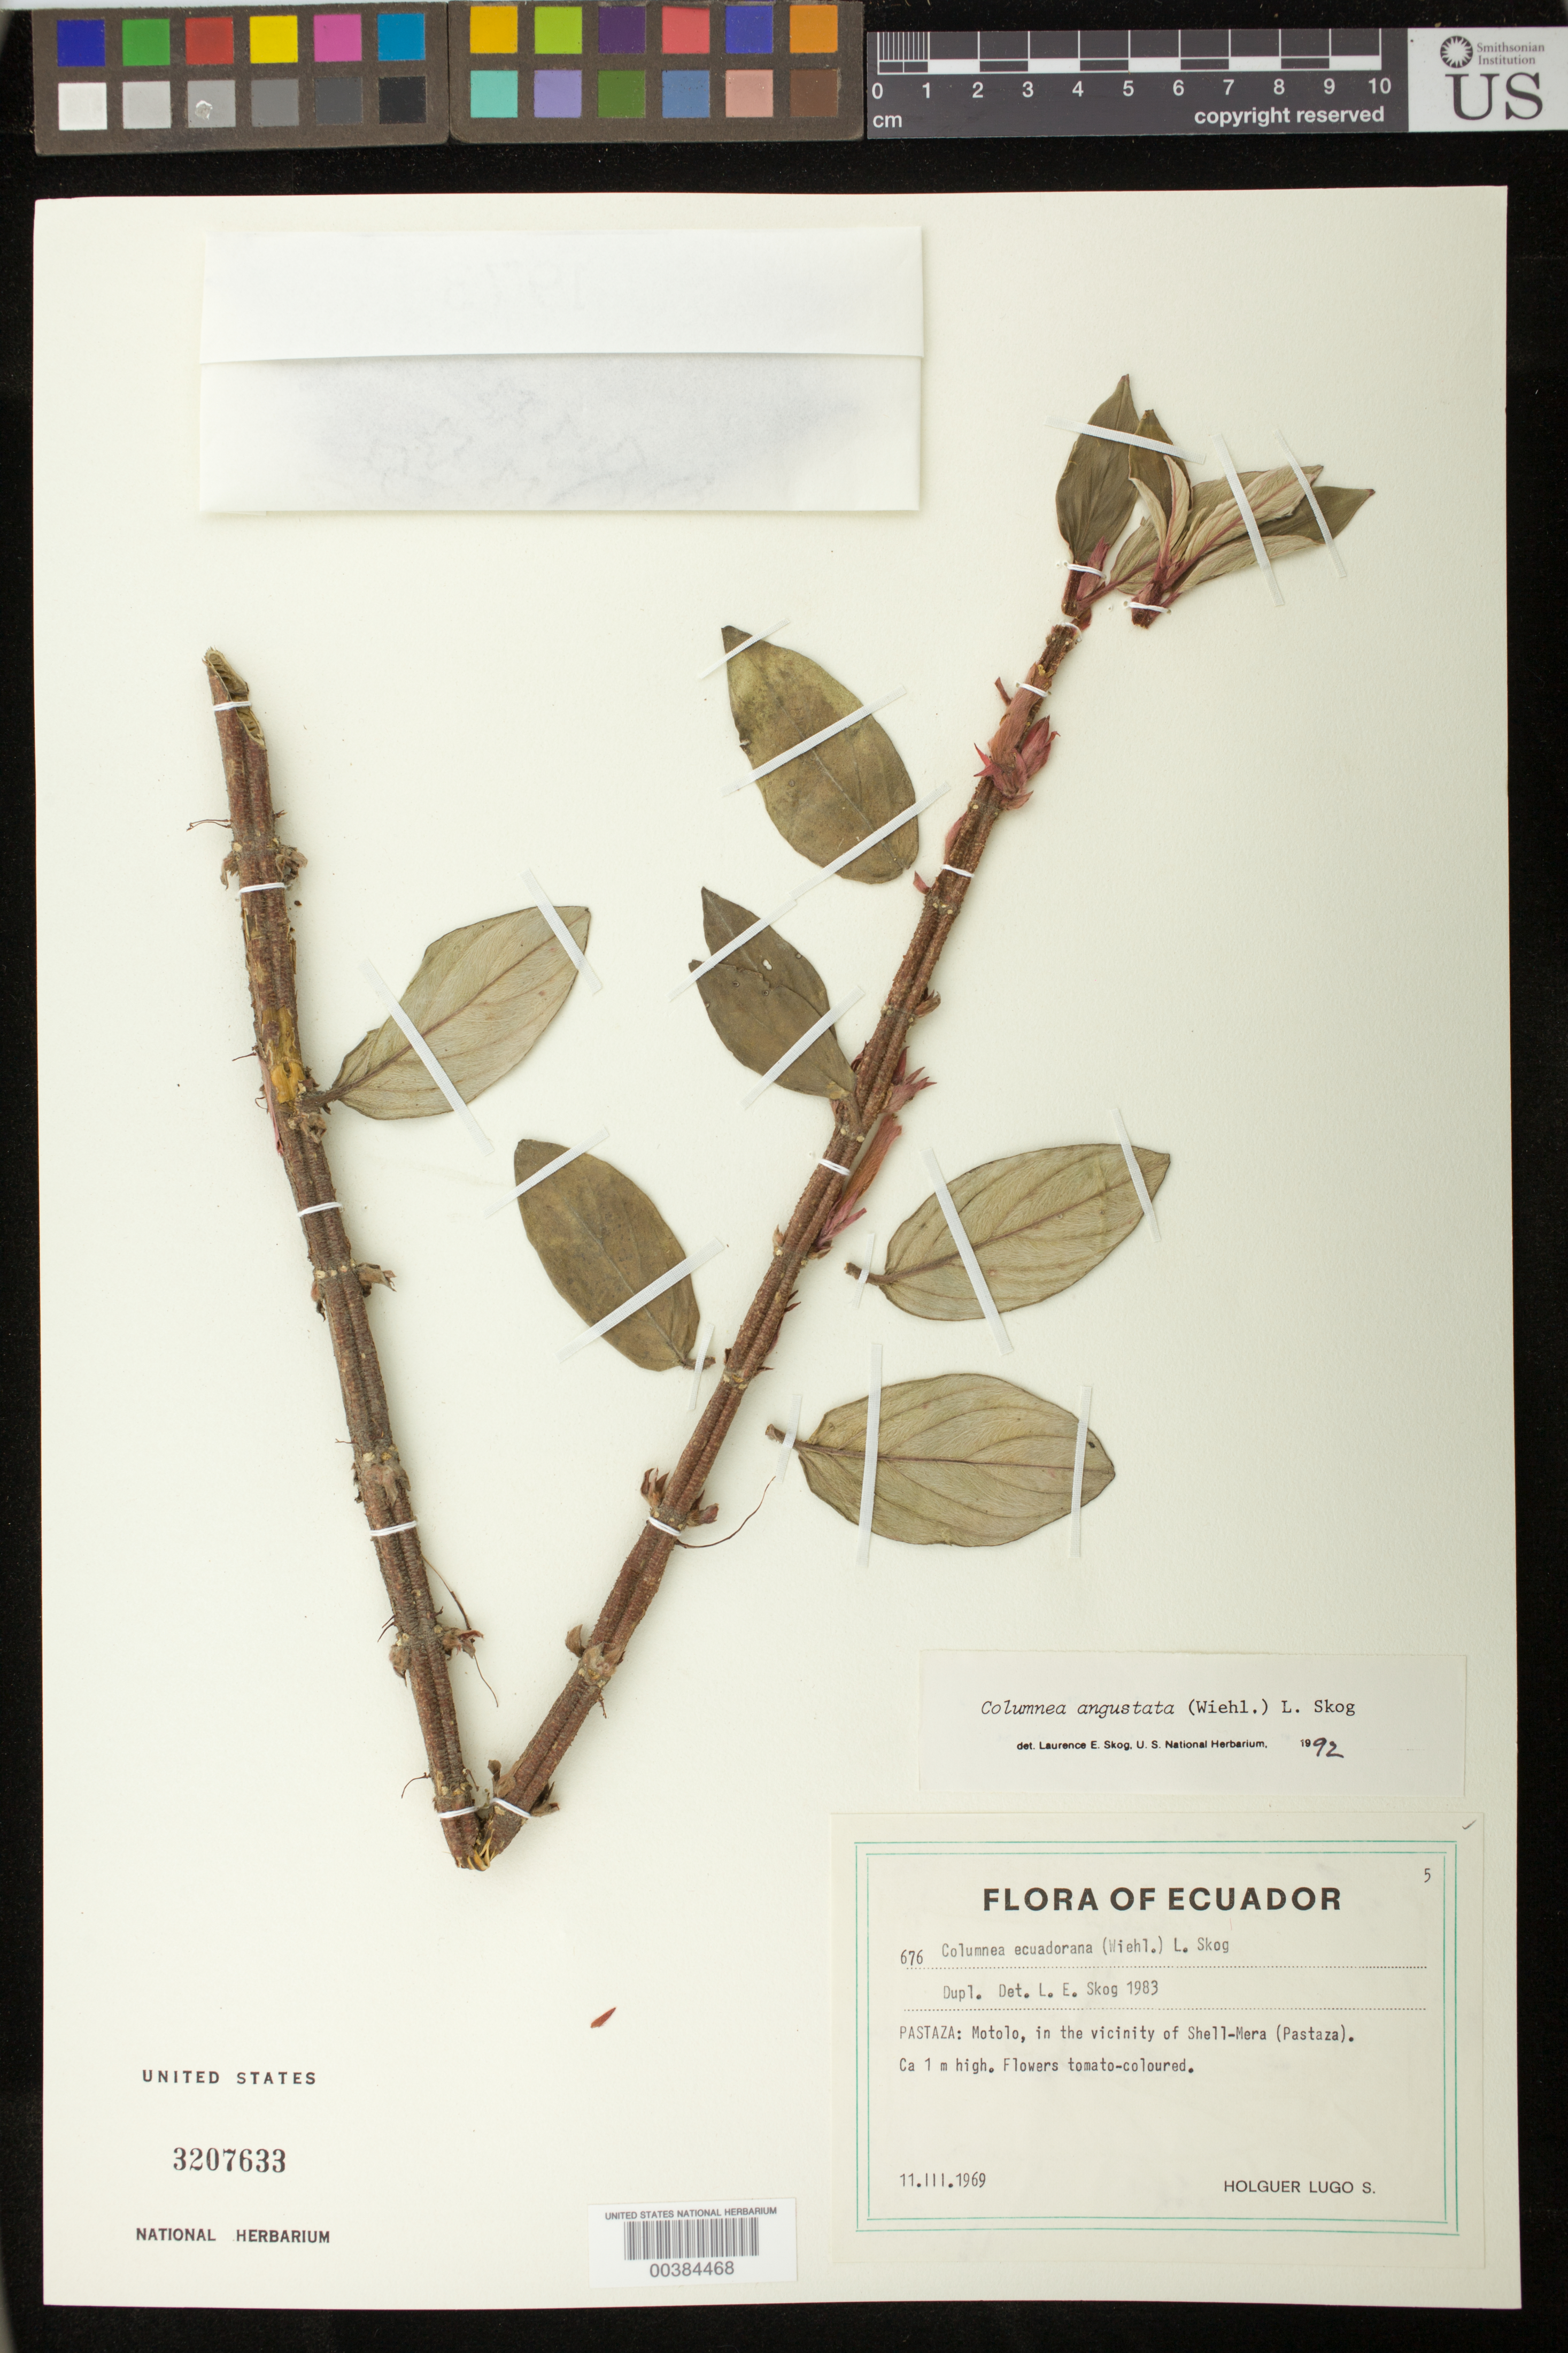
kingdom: Plantae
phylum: Tracheophyta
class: Magnoliopsida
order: Lamiales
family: Gesneriaceae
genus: Columnea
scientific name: Columnea angustata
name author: (Wiehler) L.E. Skog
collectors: H. Lugo S.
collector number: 676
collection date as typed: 11 Mar 1969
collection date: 1969-03-11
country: Ecuador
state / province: Pastaza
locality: Motolo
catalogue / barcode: US 3207633